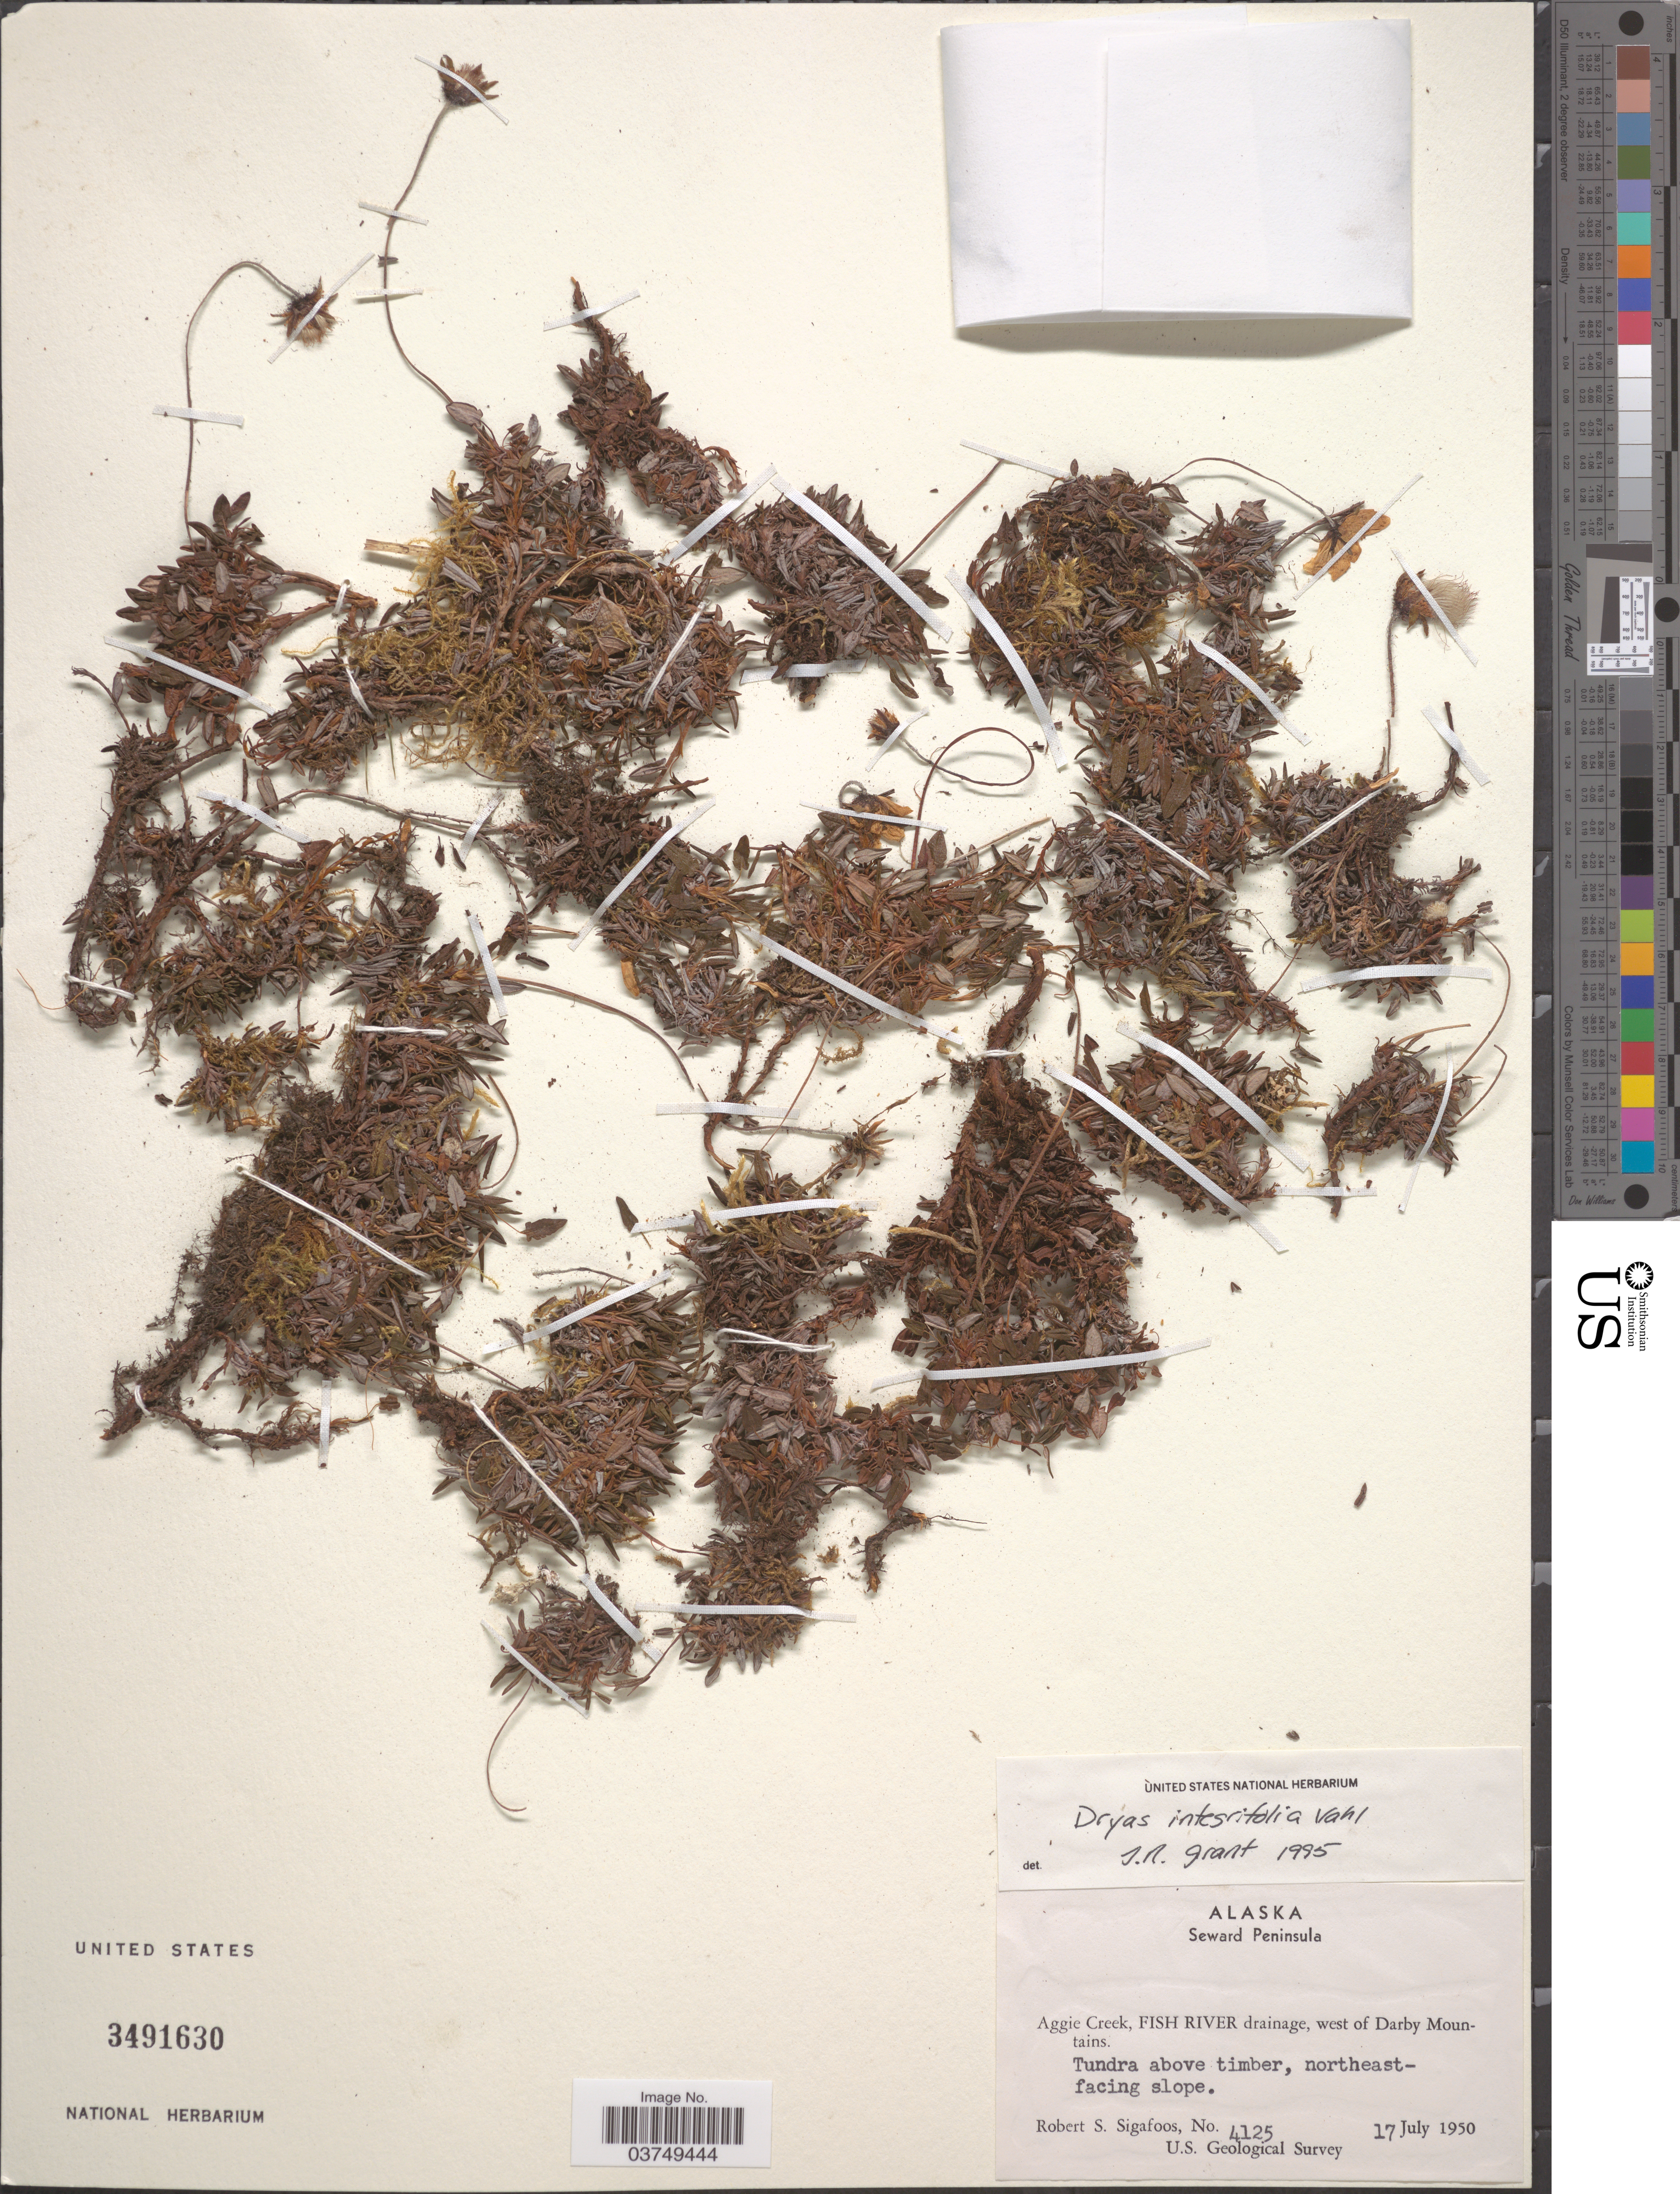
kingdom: Plantae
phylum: Tracheophyta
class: Magnoliopsida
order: Rosales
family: Rosaceae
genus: Dryas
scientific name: Dryas integrifolia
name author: Vahl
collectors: R. Sigafoos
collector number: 4125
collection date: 1950-07-17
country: United States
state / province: Alaska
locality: Seward Peninsula. Aggie Creek, Fish River drainage, west of Darby Mountains. Tundra above timber, northeast-facing slope.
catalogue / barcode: US 3491630